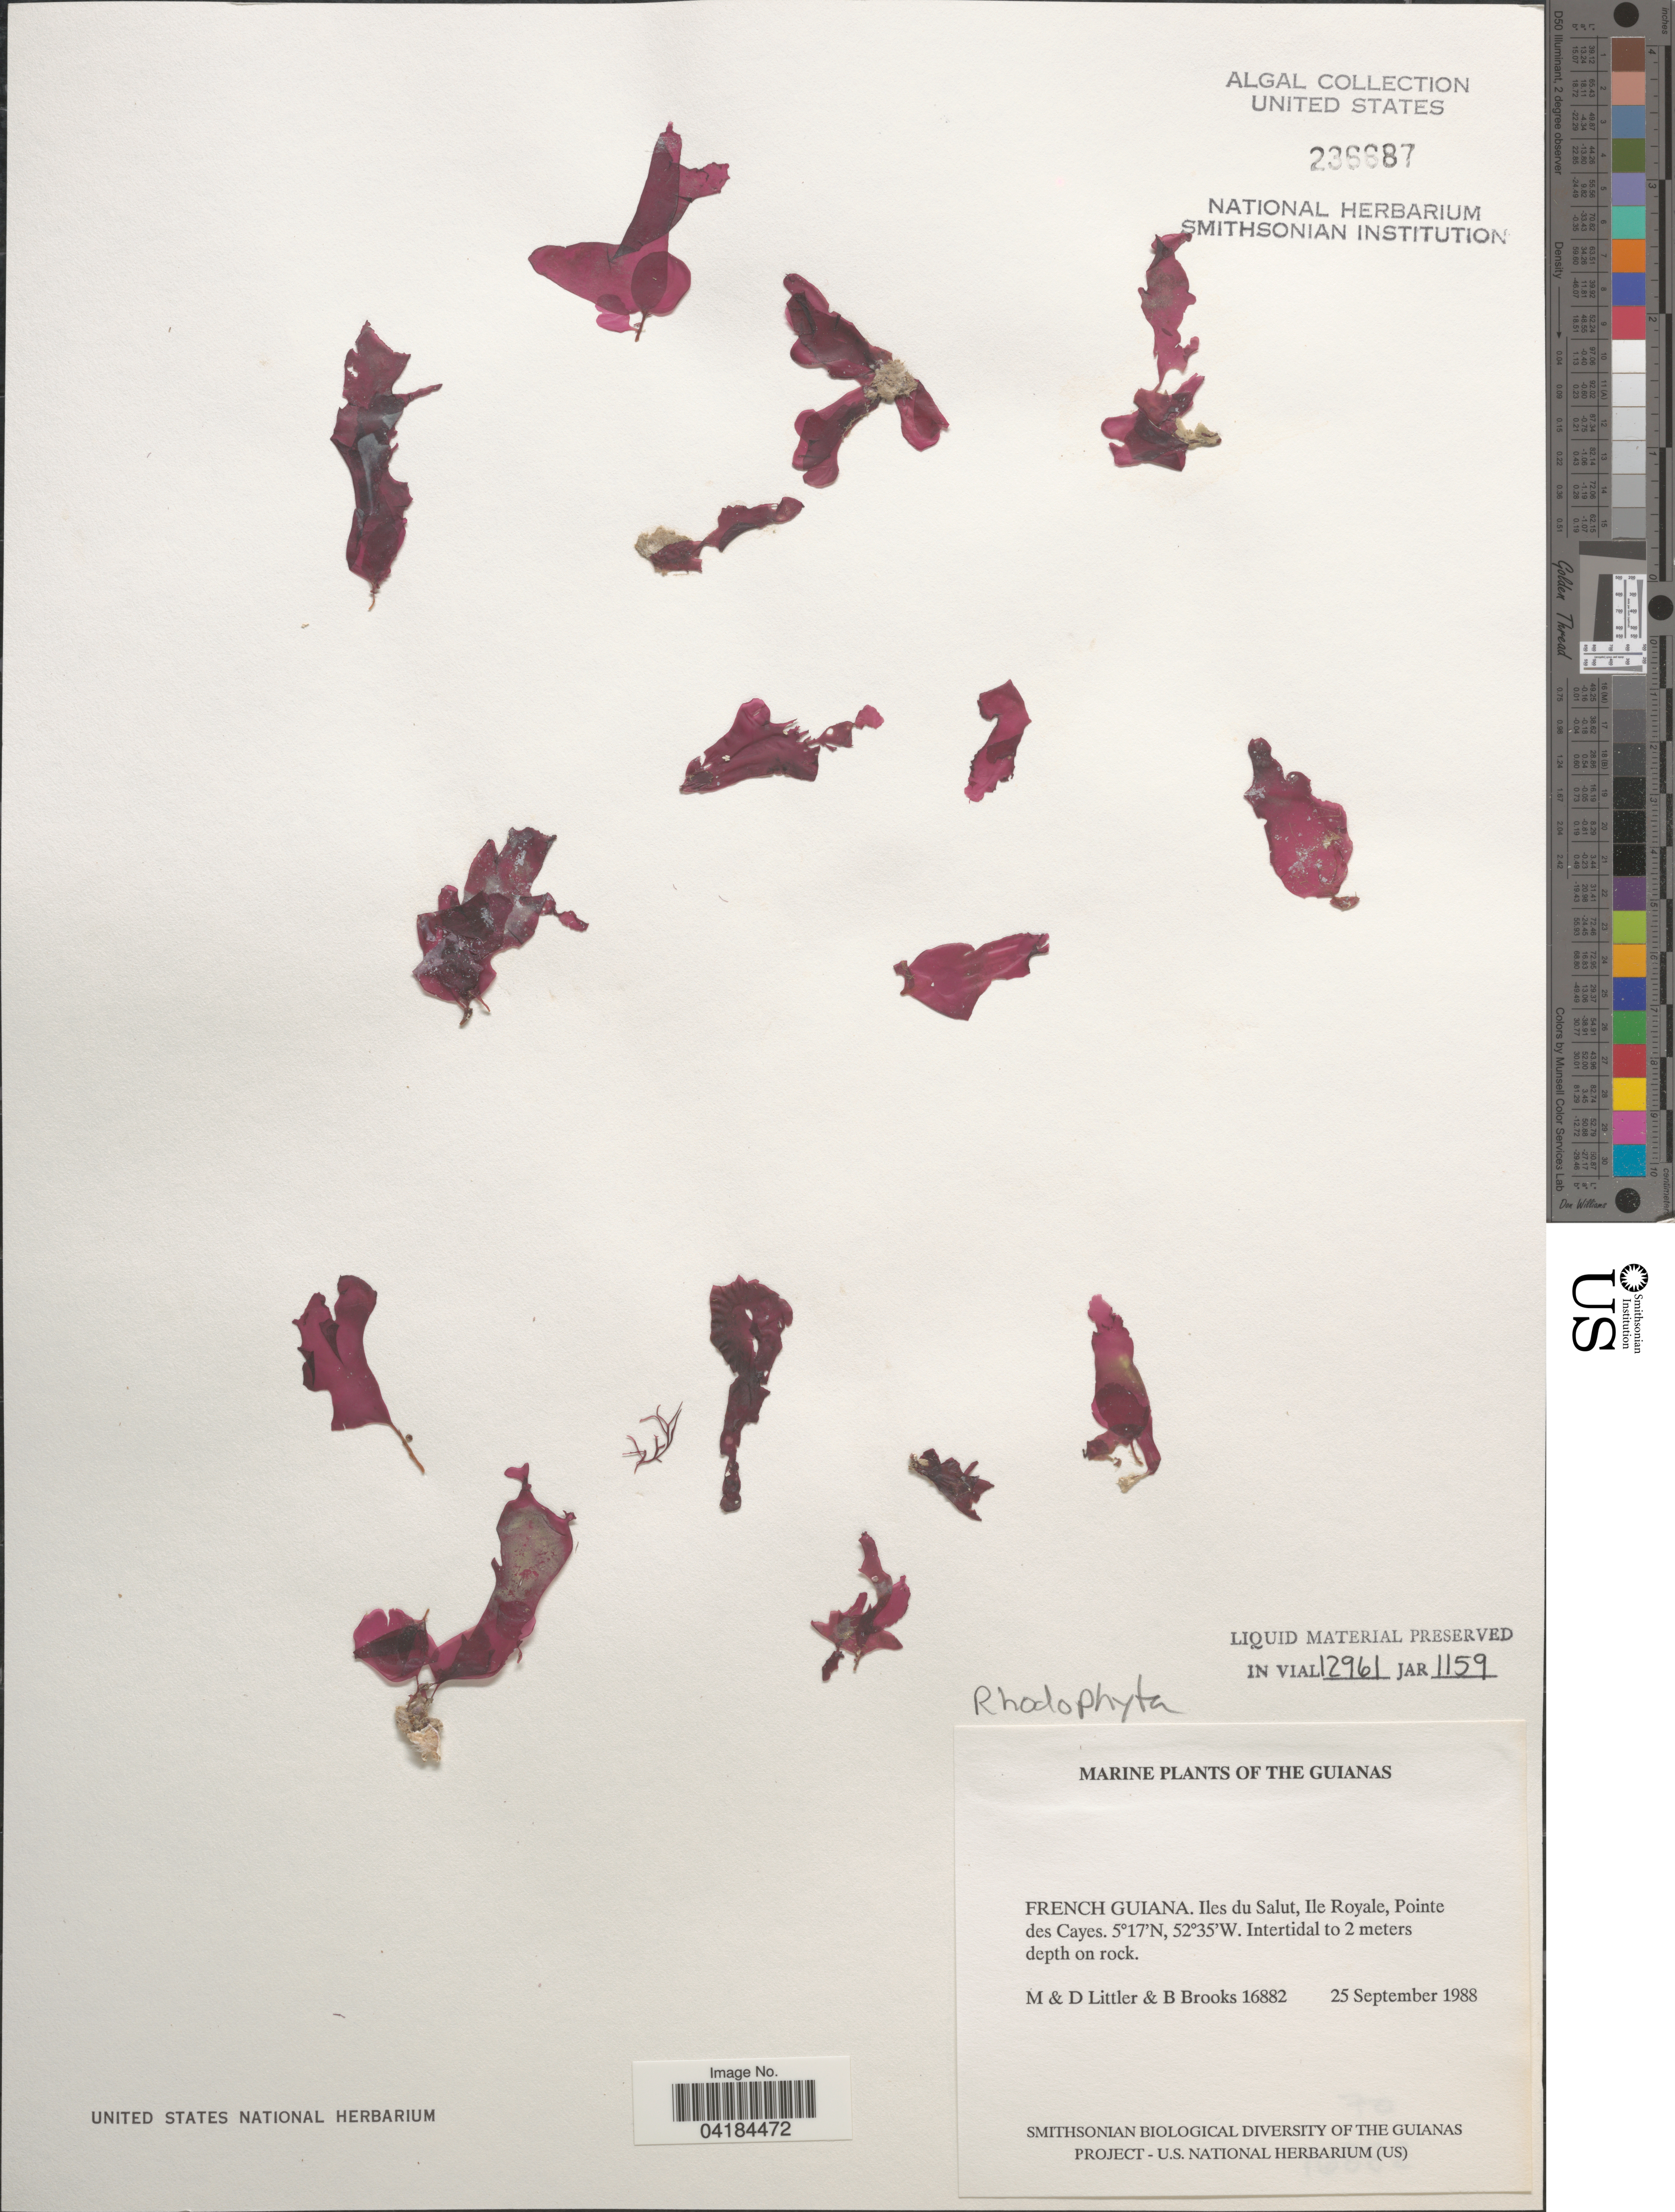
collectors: M. Littler, D. S. Littler & B. Brooks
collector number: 16882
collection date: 1988-09-25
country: French Guiana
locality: The Guianas. Iles du Salut, Ile Royale, Pointe des Cayes.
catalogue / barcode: US 236687